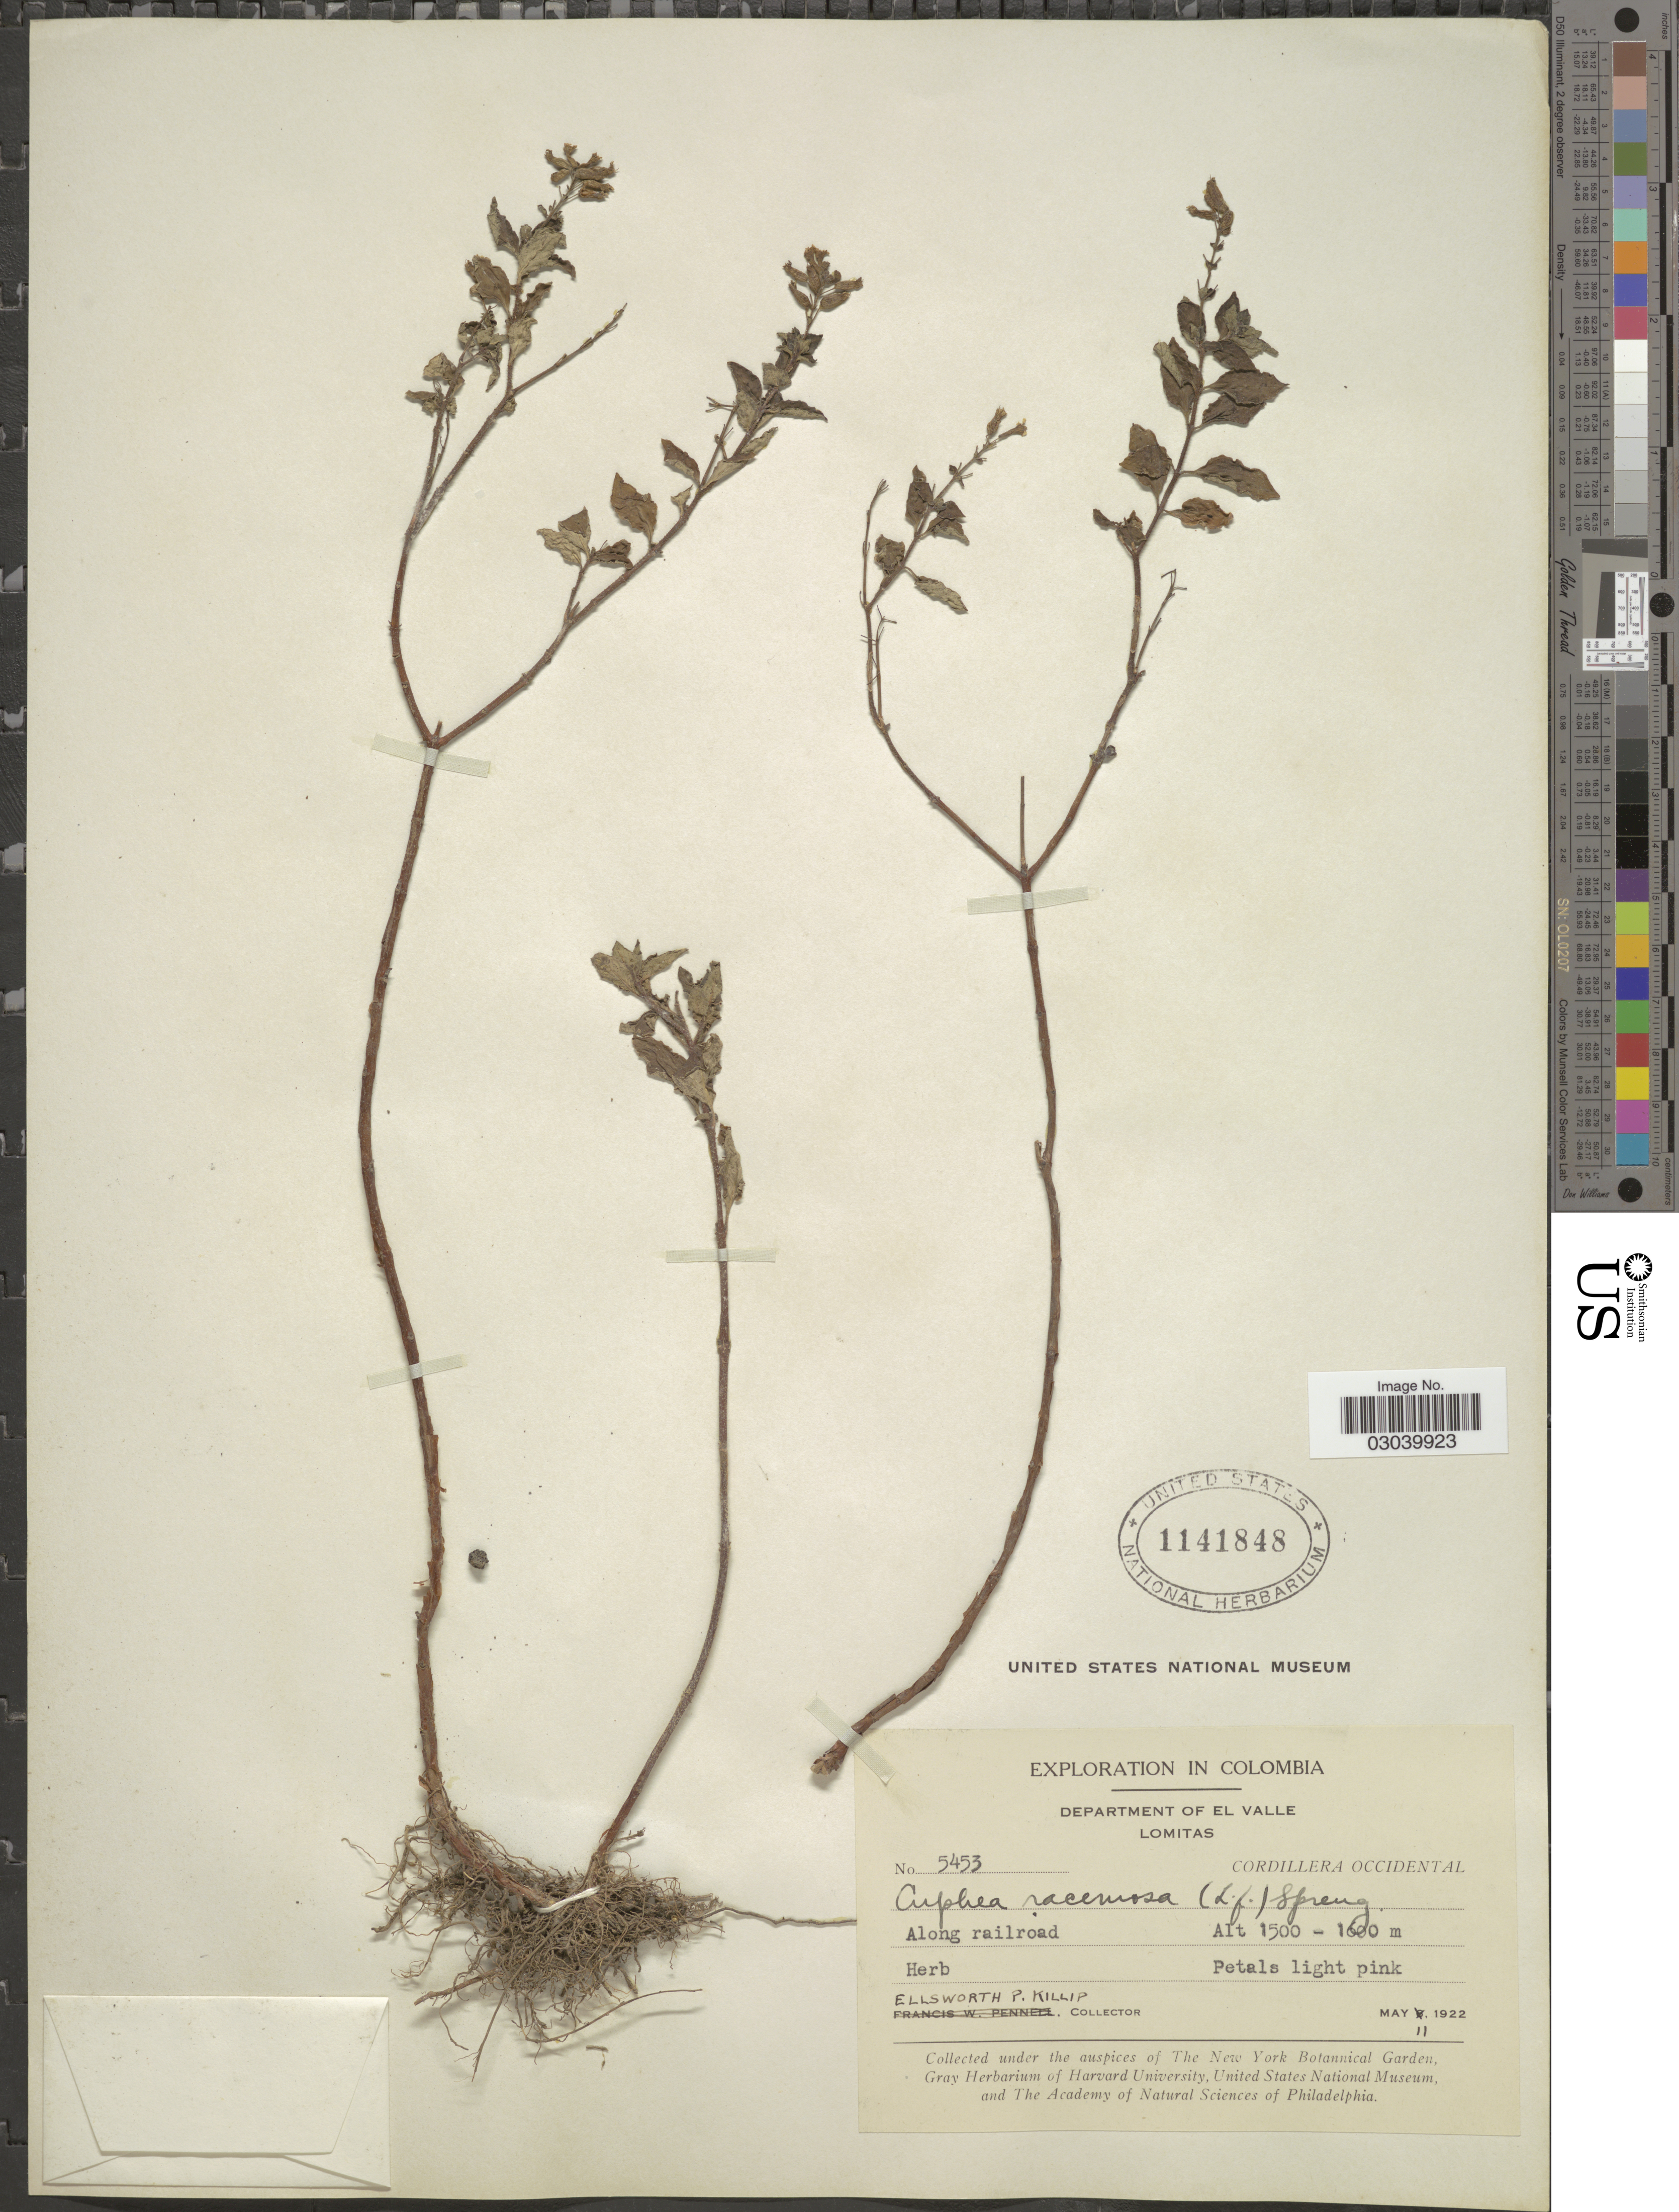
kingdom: Plantae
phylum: Tracheophyta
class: Magnoliopsida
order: Myrtales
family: Lythraceae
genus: Cuphea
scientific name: Cuphea racemosa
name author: (L. f.) Spreng.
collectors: E. P. Killip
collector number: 5453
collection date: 1922-05-11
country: Colombia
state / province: Valle del Cauca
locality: Department of El Valle, Lomitas, Cordillera Occidental. Along railroad.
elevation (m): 1500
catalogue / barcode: US 1141848